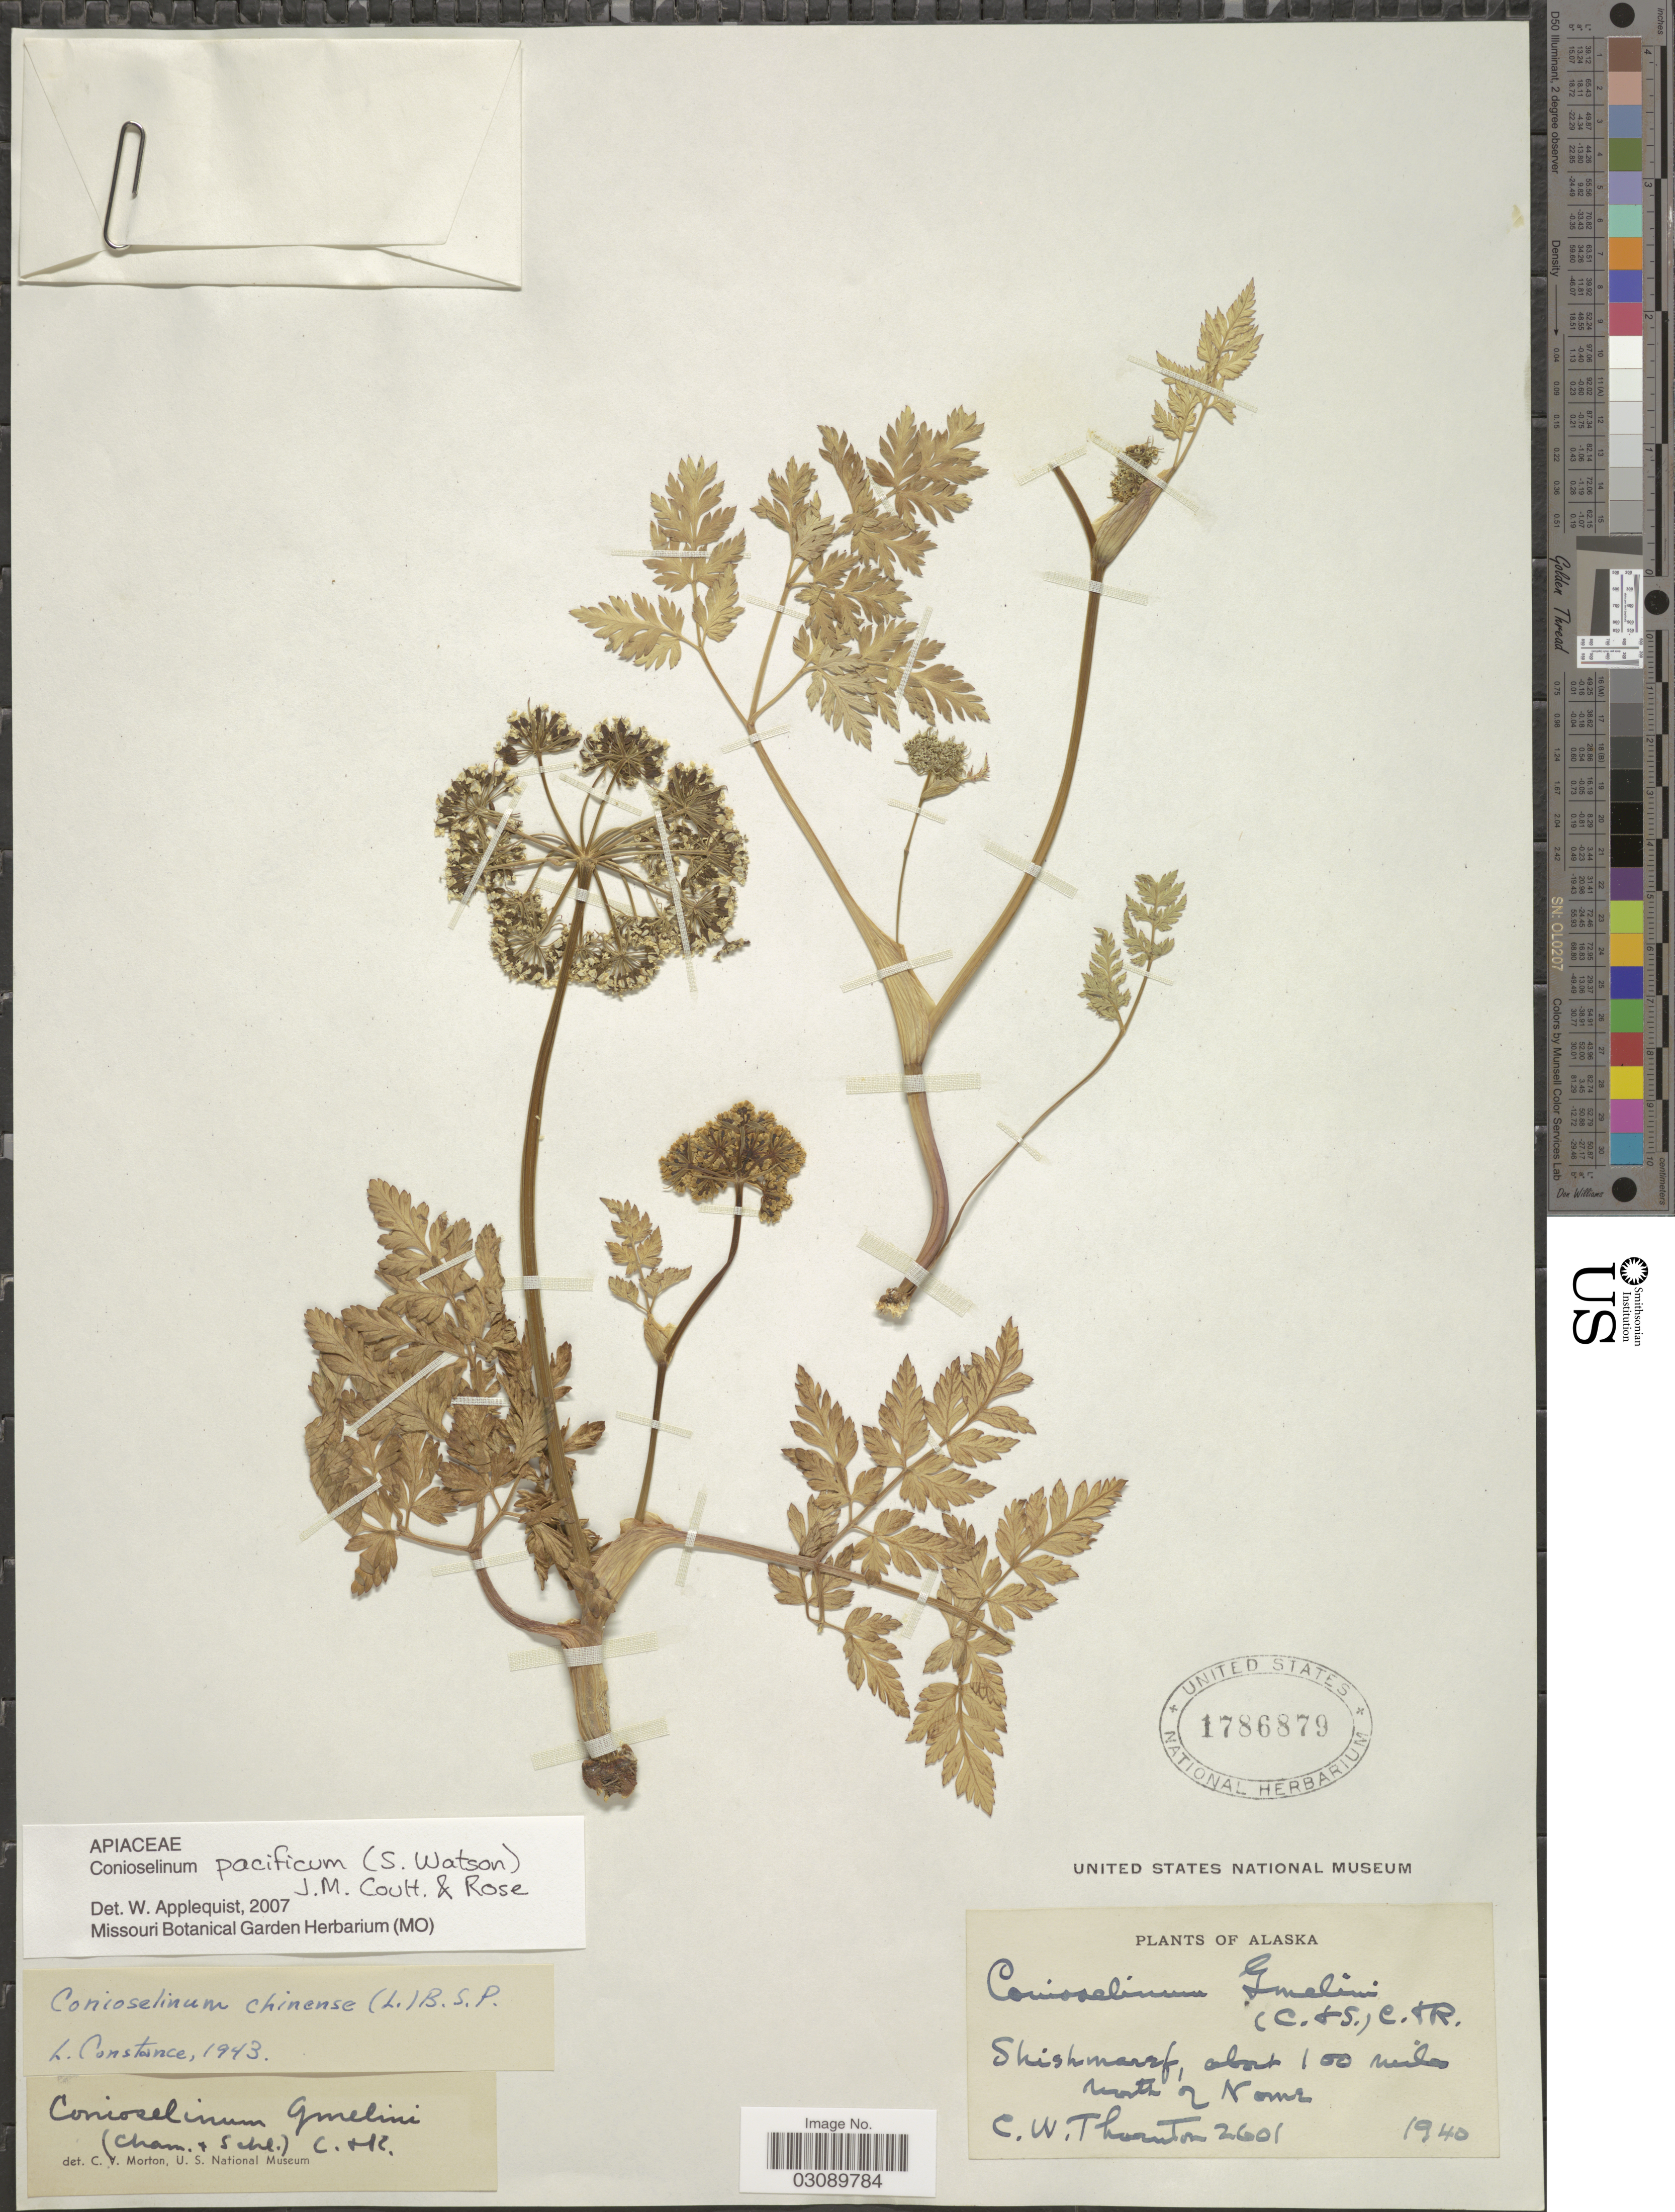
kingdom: Plantae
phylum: Tracheophyta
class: Magnoliopsida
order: Apiales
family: Apiaceae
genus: Conioselinum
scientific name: Conioselinum pacificum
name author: (S. Watson) J.M. Coult. & Rose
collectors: C. Thornton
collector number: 2601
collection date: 1940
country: United States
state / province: Alaska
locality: Shishmaref, about 100 miles north of Nome.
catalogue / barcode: US 1786879